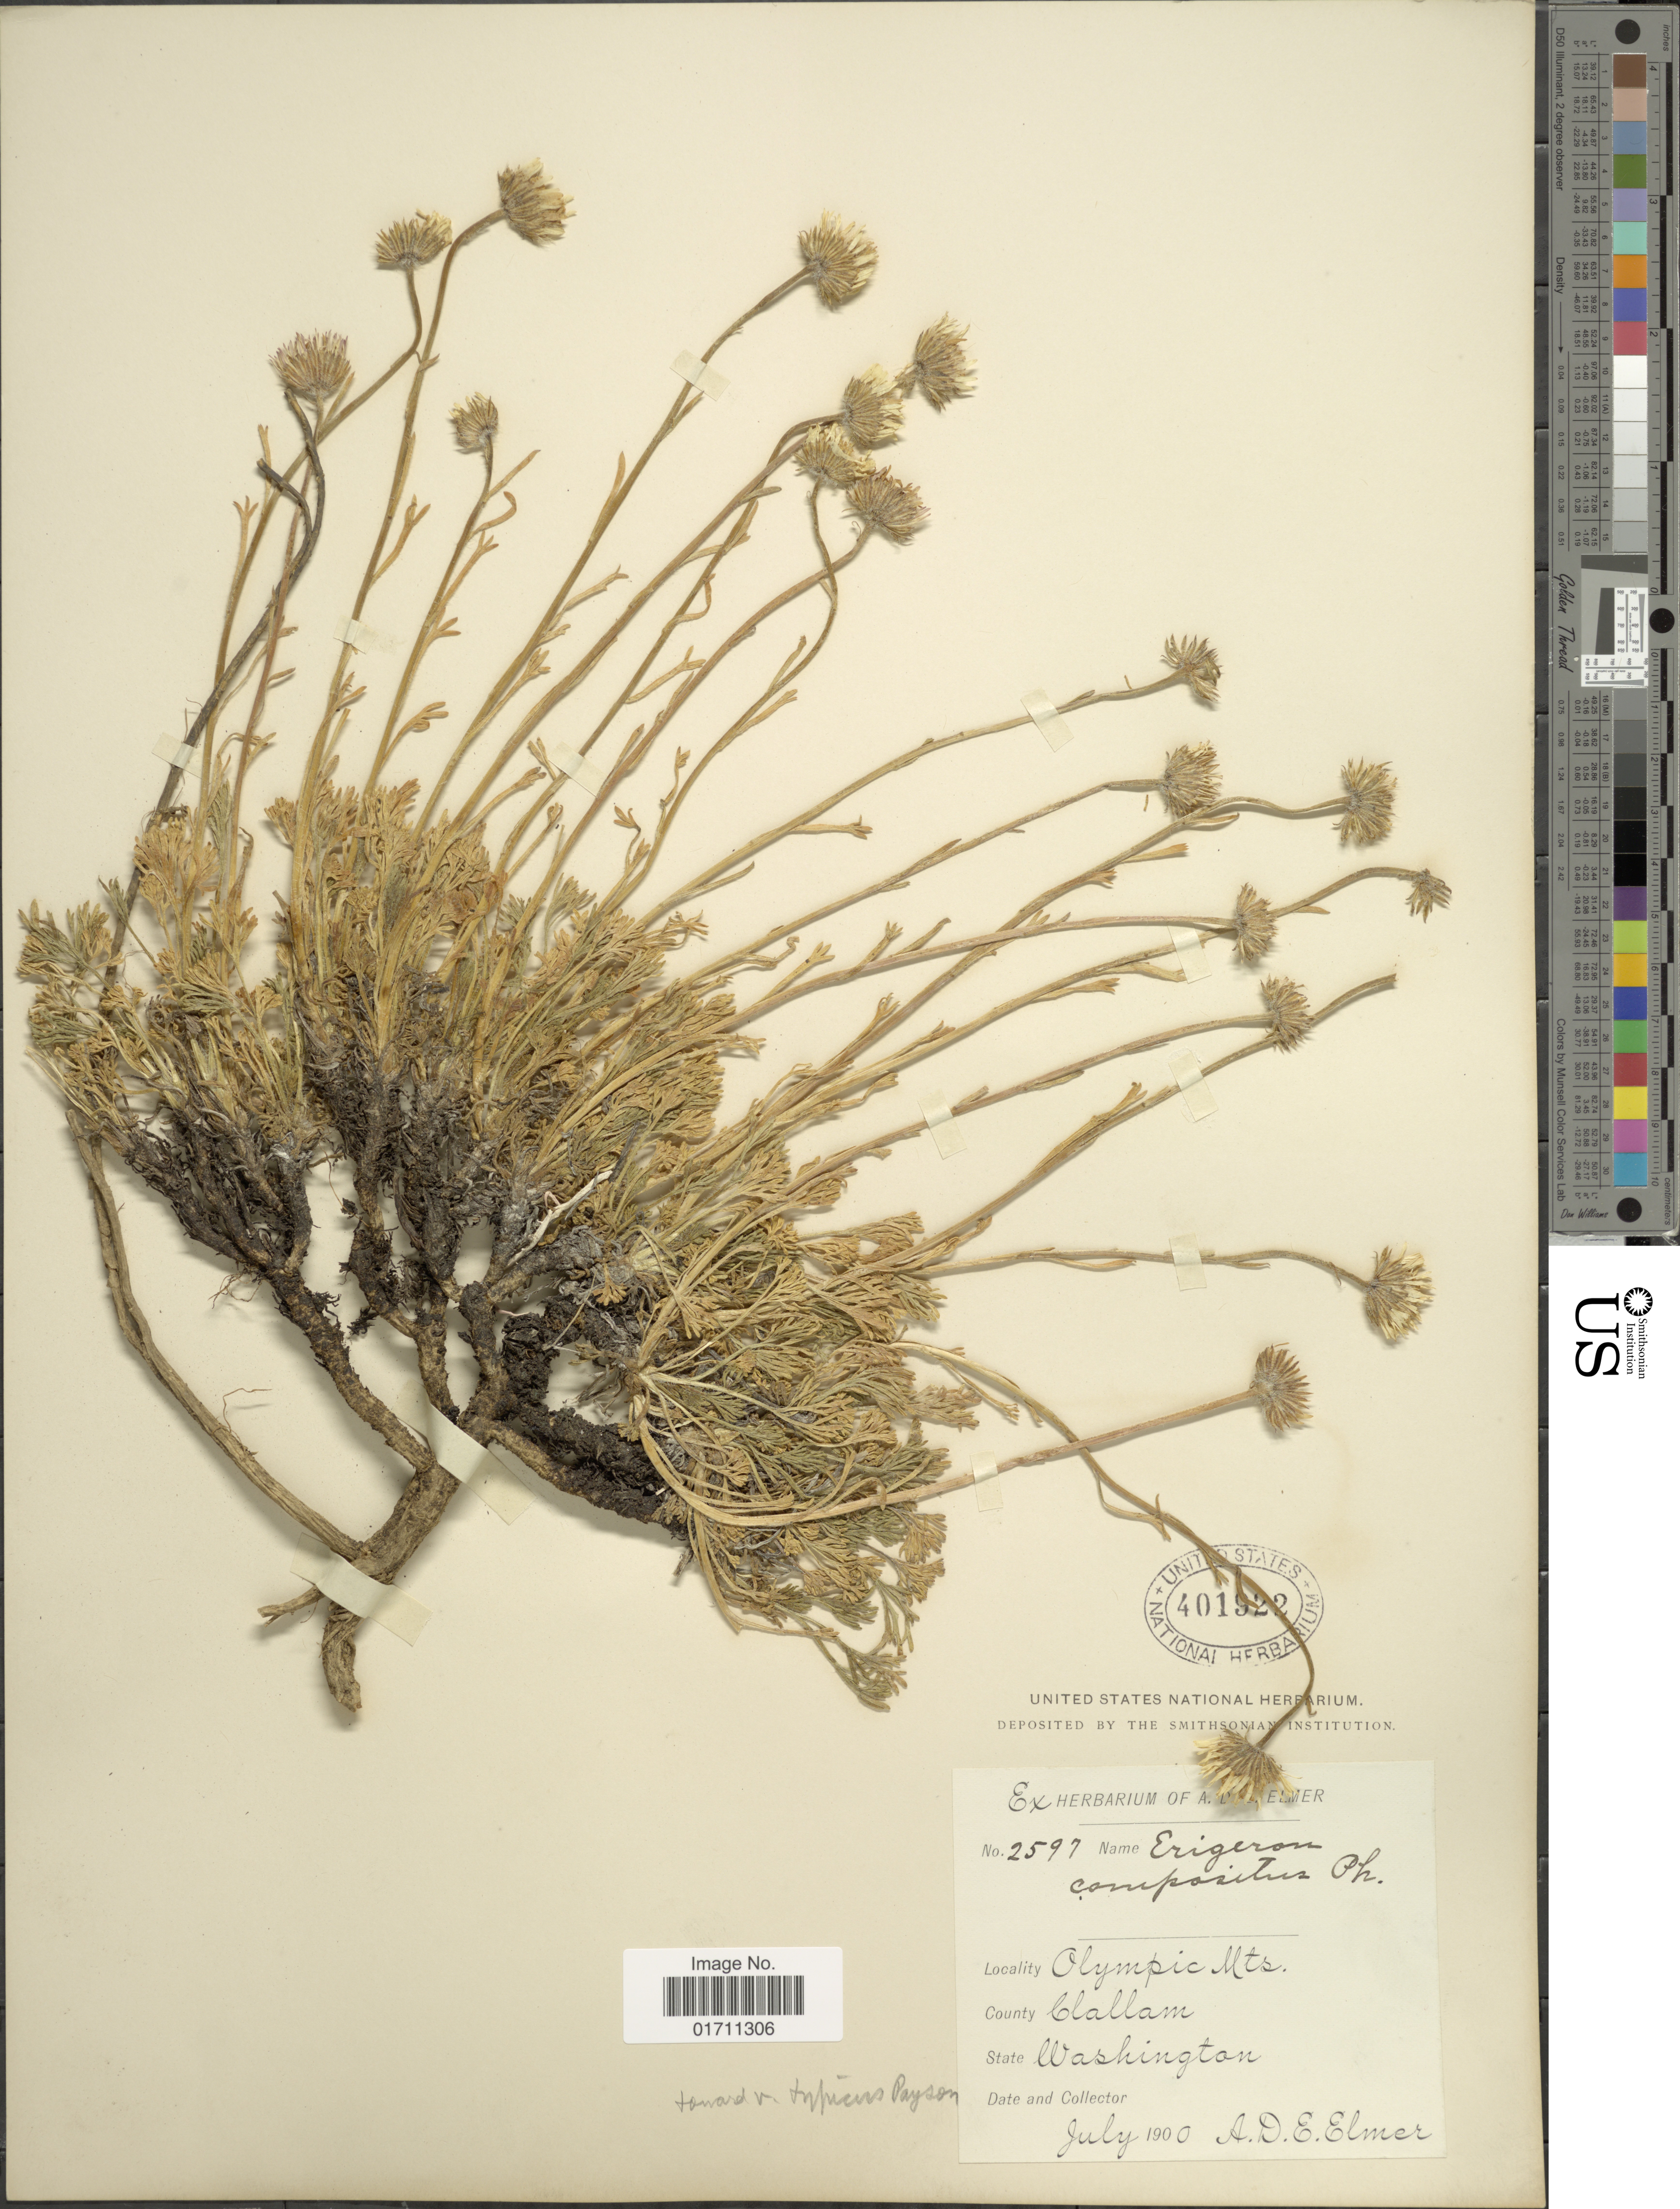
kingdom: Plantae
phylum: Tracheophyta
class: Magnoliopsida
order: Asterales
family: Asteraceae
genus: Erigeron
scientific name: Erigeron compositus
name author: Pursh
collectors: A. D. E. Elmer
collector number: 2597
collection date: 1900-07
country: United States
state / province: Washington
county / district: Clallam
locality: Olympic Mts, County Clallam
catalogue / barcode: US 401922